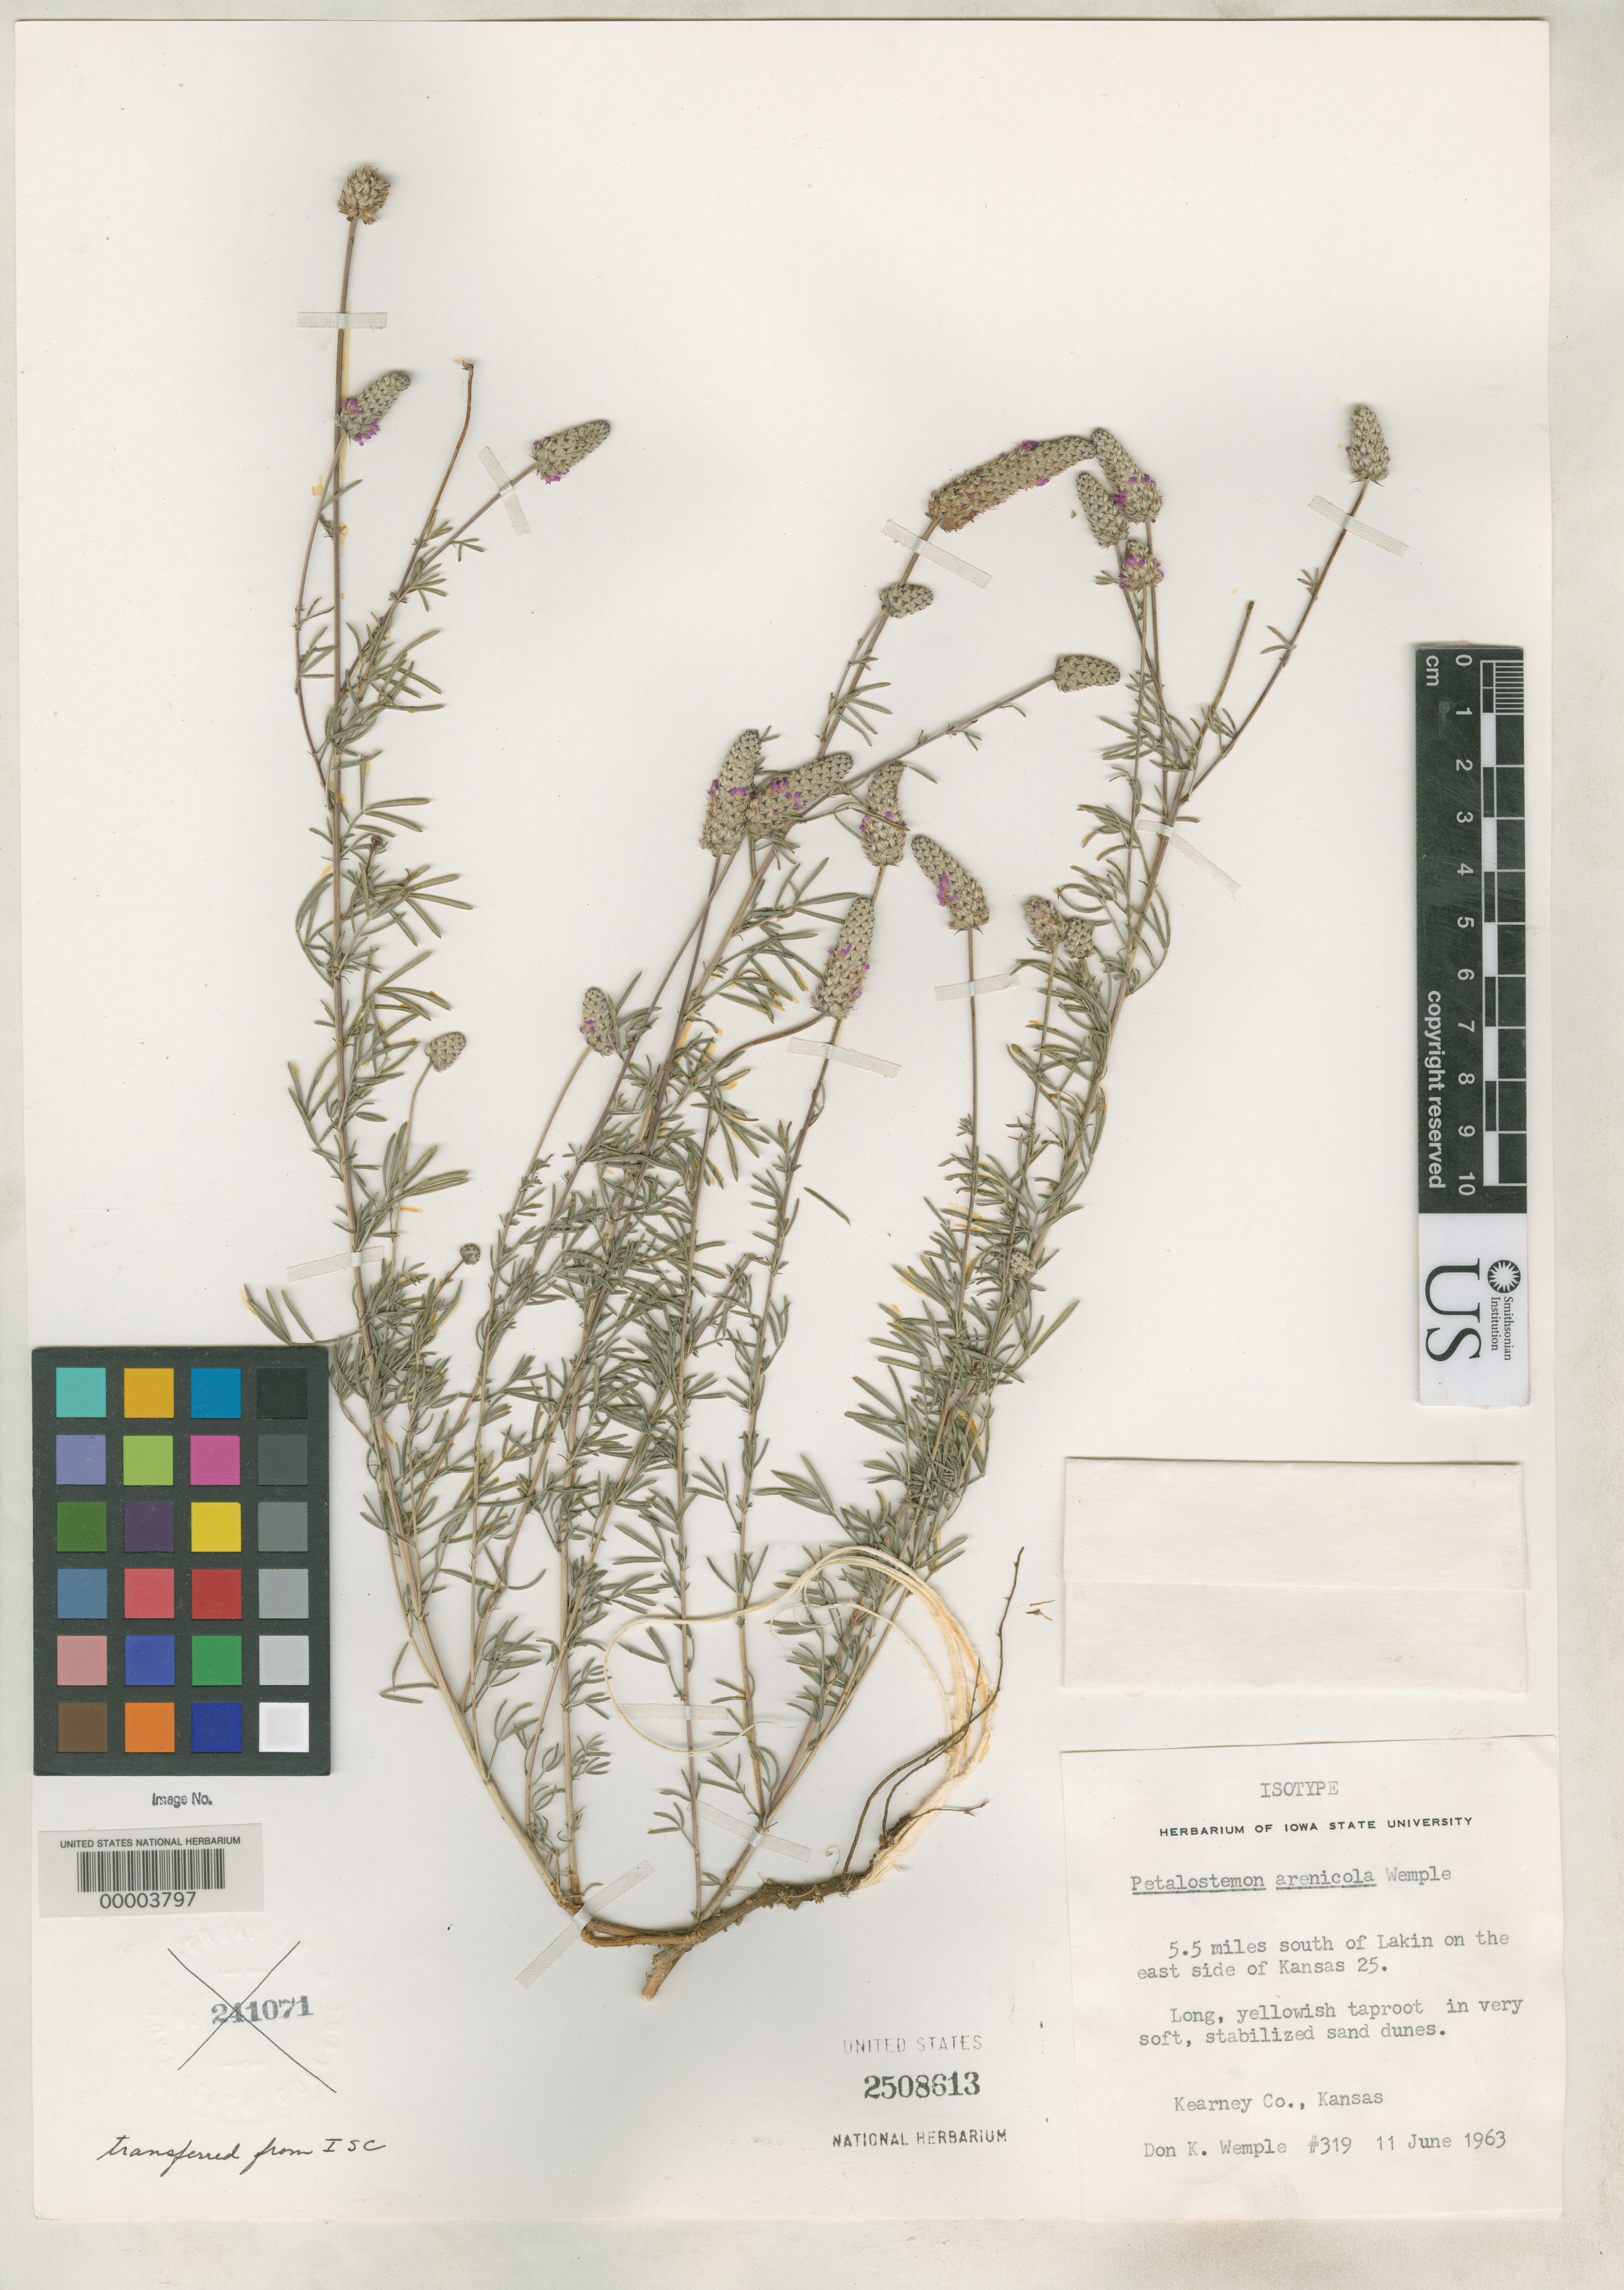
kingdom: Plantae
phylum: Tracheophyta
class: Magnoliopsida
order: Fabales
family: Fabaceae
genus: Petalostemon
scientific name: Petalostemon arenicola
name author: Wemple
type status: Isotype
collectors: D. Wemple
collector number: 319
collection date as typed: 11 Jun 1963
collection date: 1963-06-11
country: United States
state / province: Kansas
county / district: Kearney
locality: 5.5 miles S of Lakin.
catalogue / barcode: US 2508613